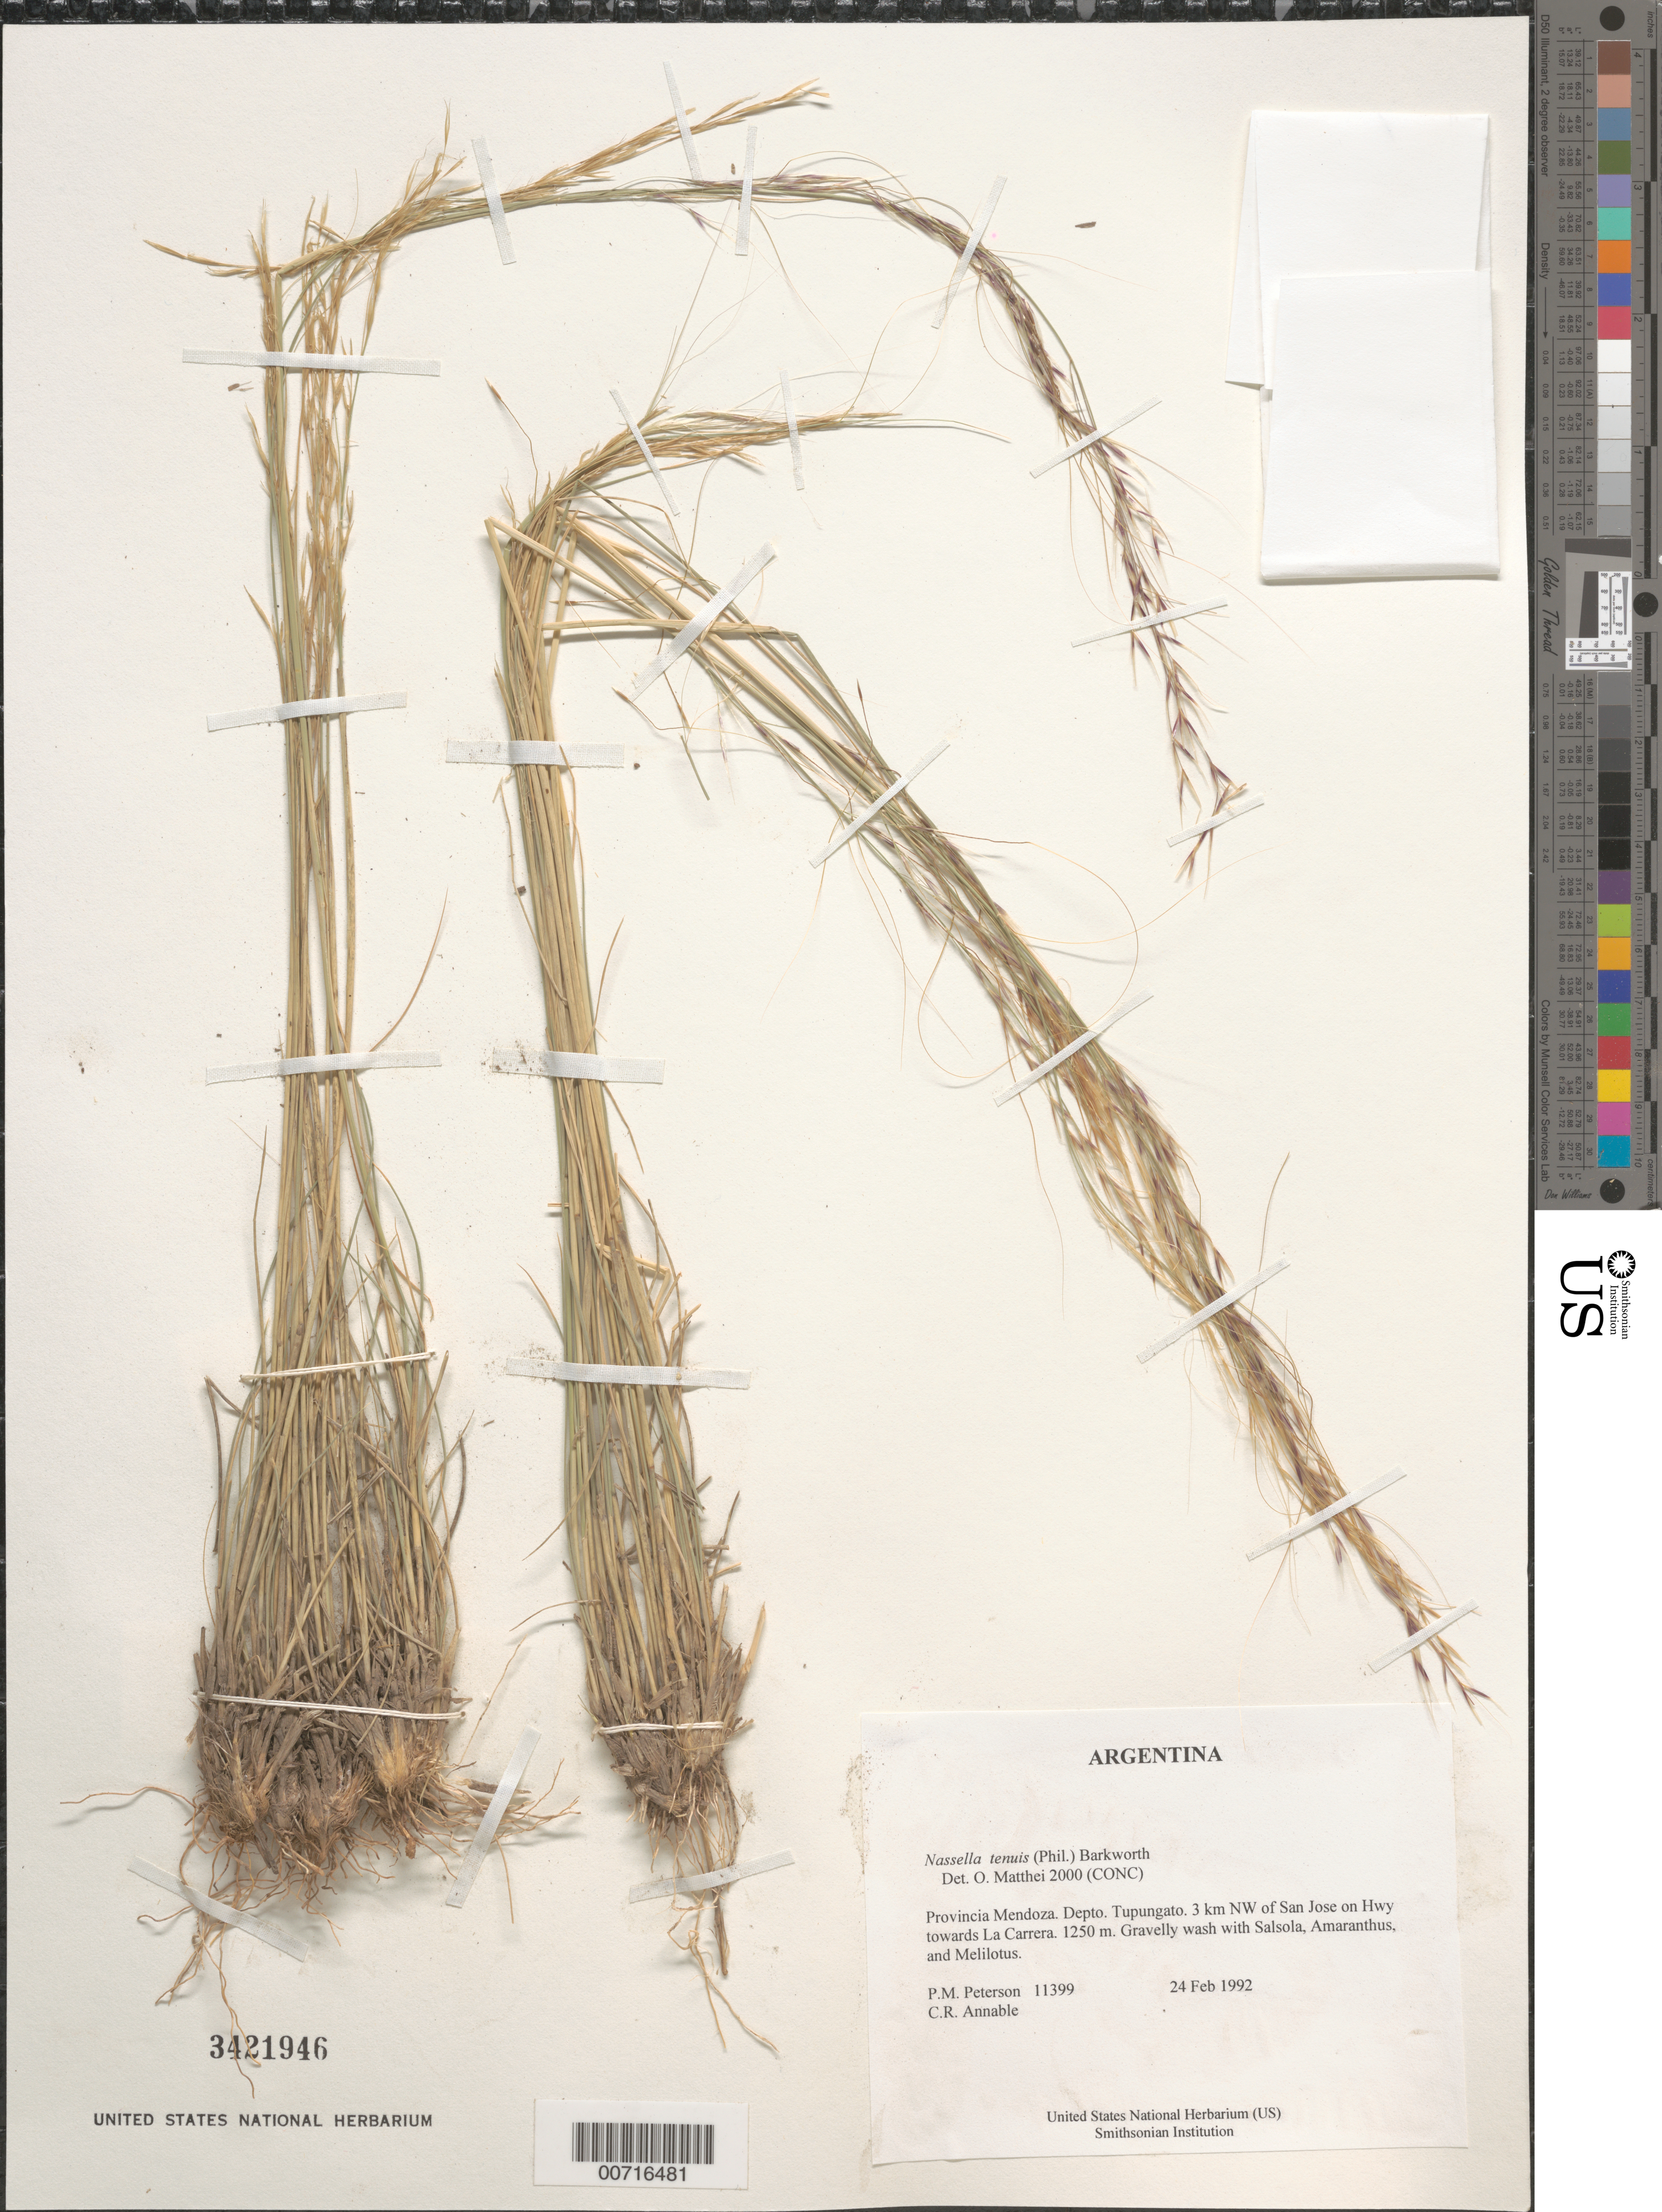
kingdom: Plantae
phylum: Tracheophyta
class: Liliopsida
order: Poales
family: Poaceae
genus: Nassella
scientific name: Nassella tenuis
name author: (Phil.) Barkworth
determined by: Matthei, O. R.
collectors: P. M. Peterson & C. R. Annable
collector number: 11399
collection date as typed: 24 Feb 1992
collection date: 1992-02-24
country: Argentina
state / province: Mendoza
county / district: Tupungato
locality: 3 km NW of San Jose on Hwy towards La Carrera.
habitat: Gravelly wash with Salsola, Amaranthus, and Melilotus.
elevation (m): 1250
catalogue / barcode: US 3421946